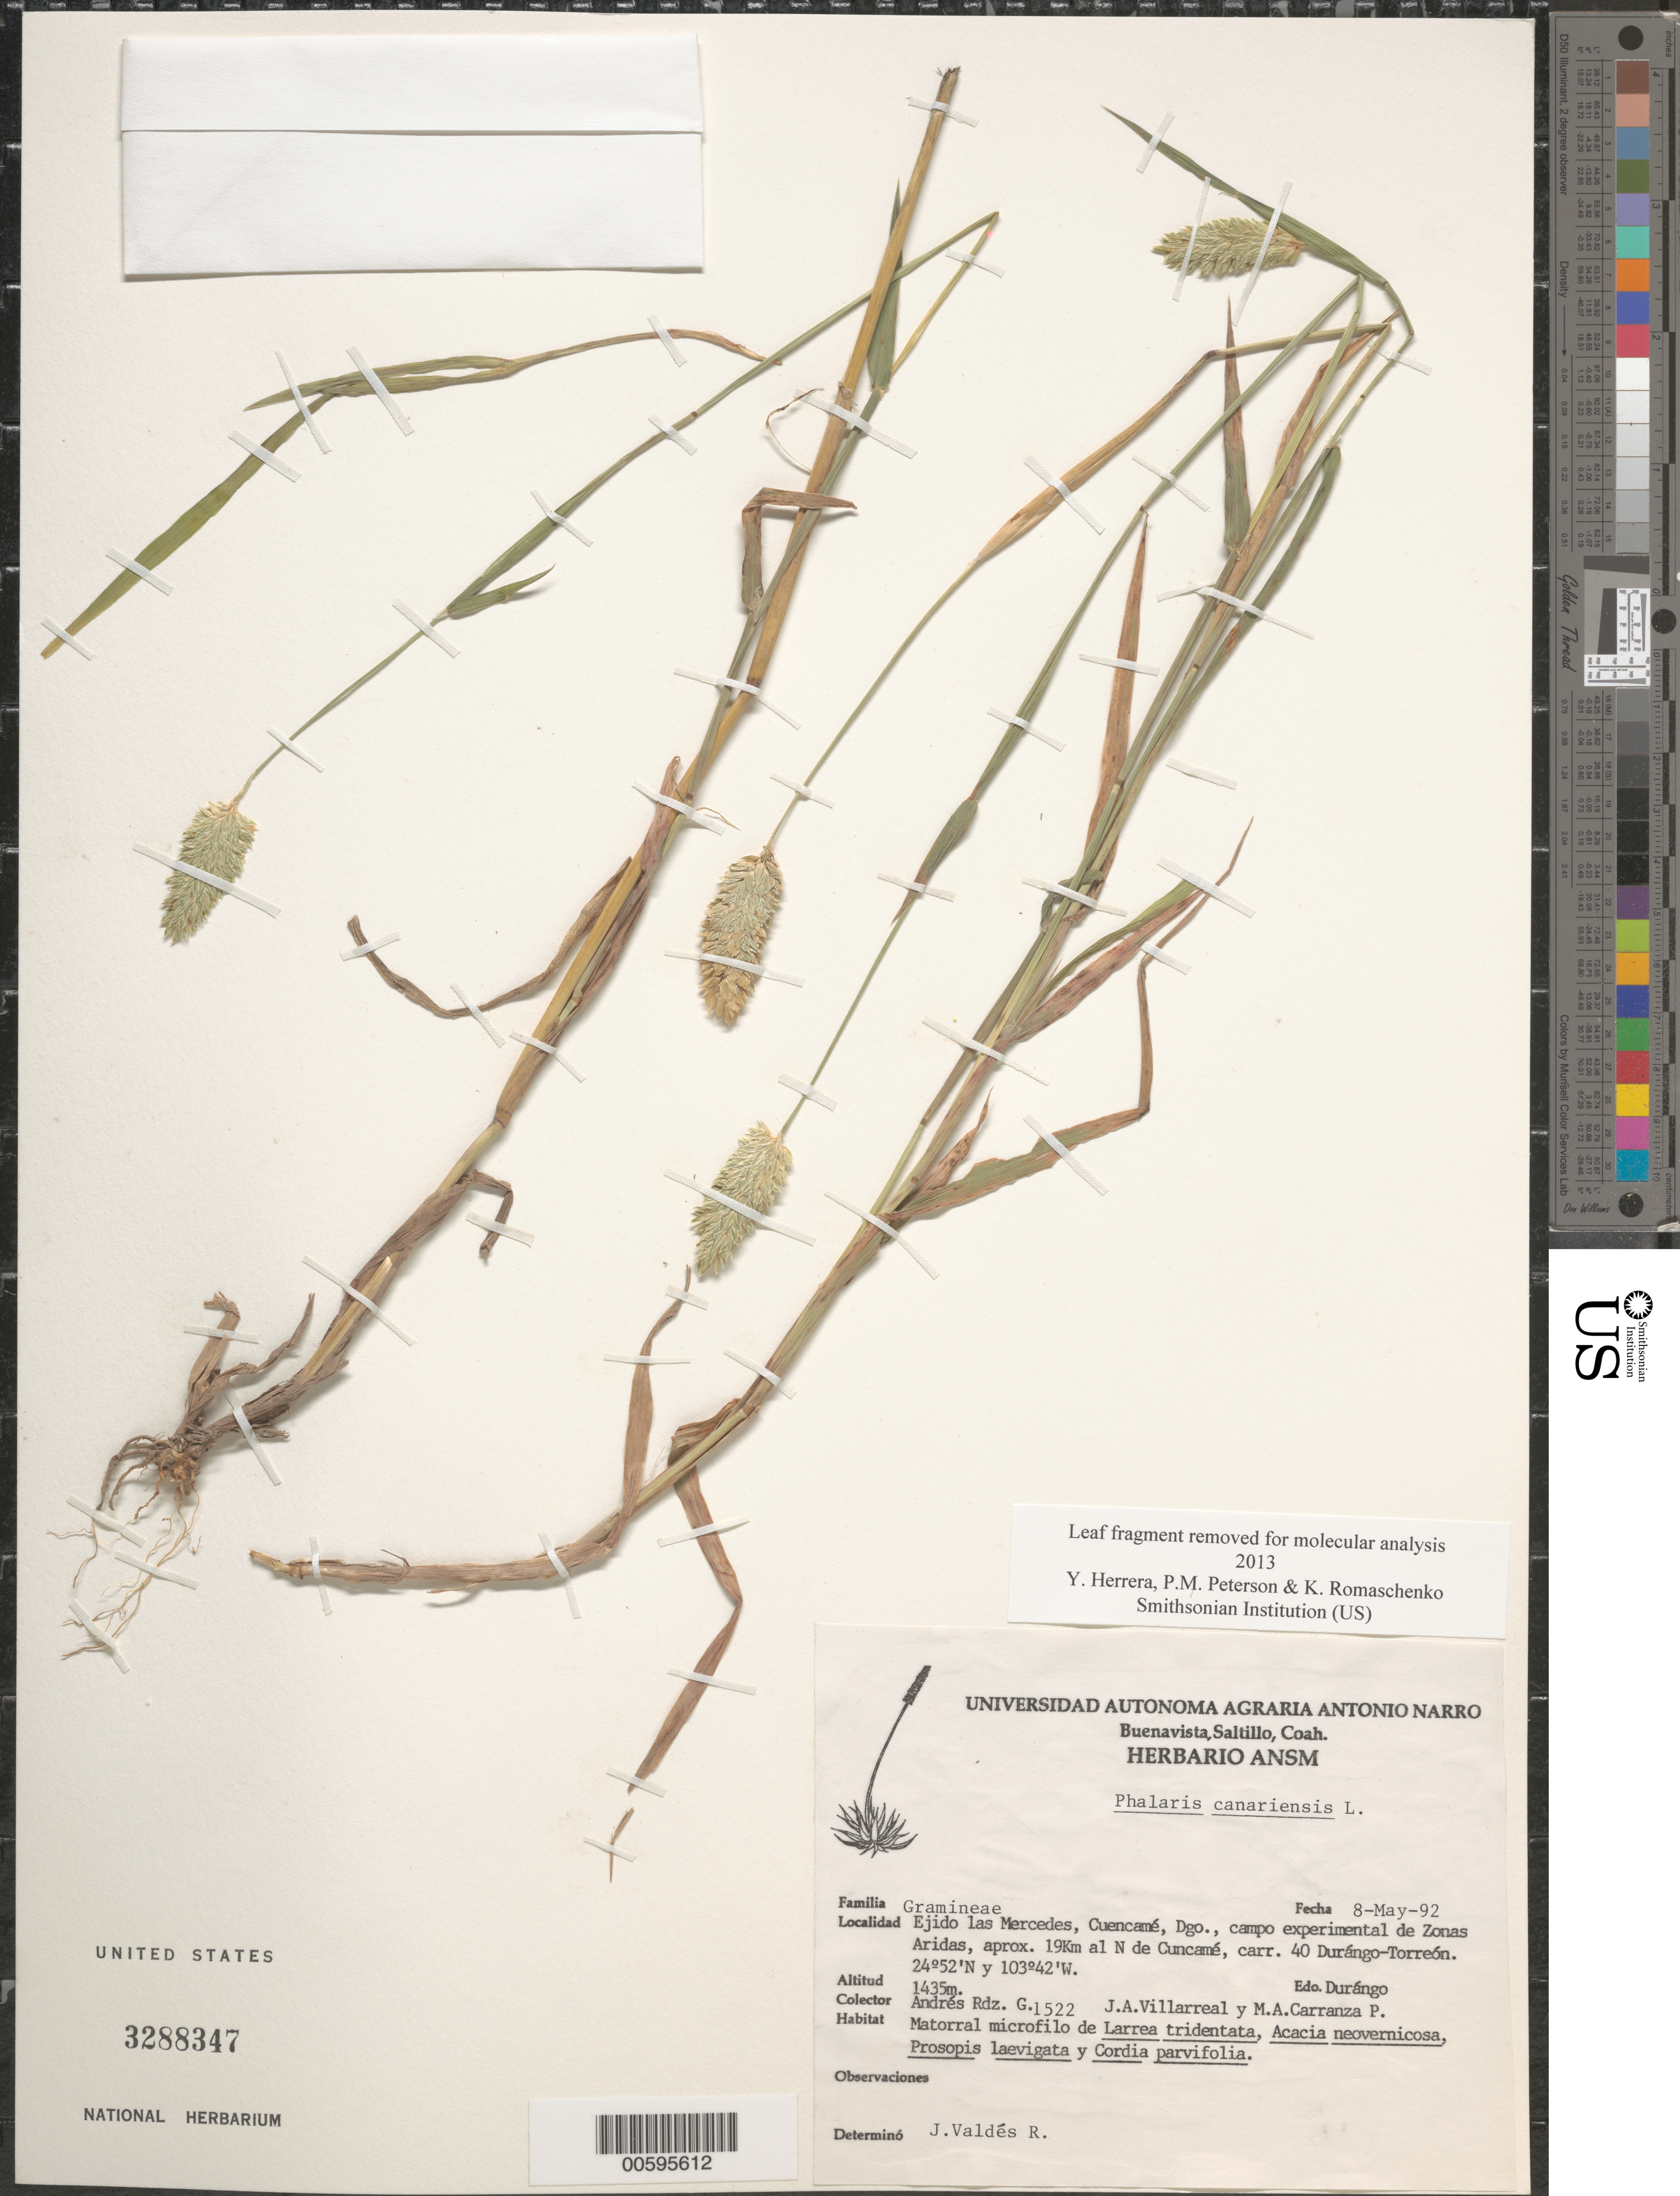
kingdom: Plantae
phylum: Tracheophyta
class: Liliopsida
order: Poales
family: Poaceae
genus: Phalaris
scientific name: Phalaris canariensis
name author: L.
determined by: Valdés-Reyna, Jesús, (ANSM), Universidad Autonoma Agraria Antonio Narro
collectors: A. Rdz. G., J. Villarreal & M. Carranza P.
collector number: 1522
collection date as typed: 8 May 1992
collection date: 1992-05-08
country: Mexico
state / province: Durango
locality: Ejido las Mercedes, Cuencamé, Dgo., campo experimental de Zonas Aridas, ca 19 km al N de Cuncamé, carr. 40 Durángo-Torreón.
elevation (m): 1435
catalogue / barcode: US 3288347